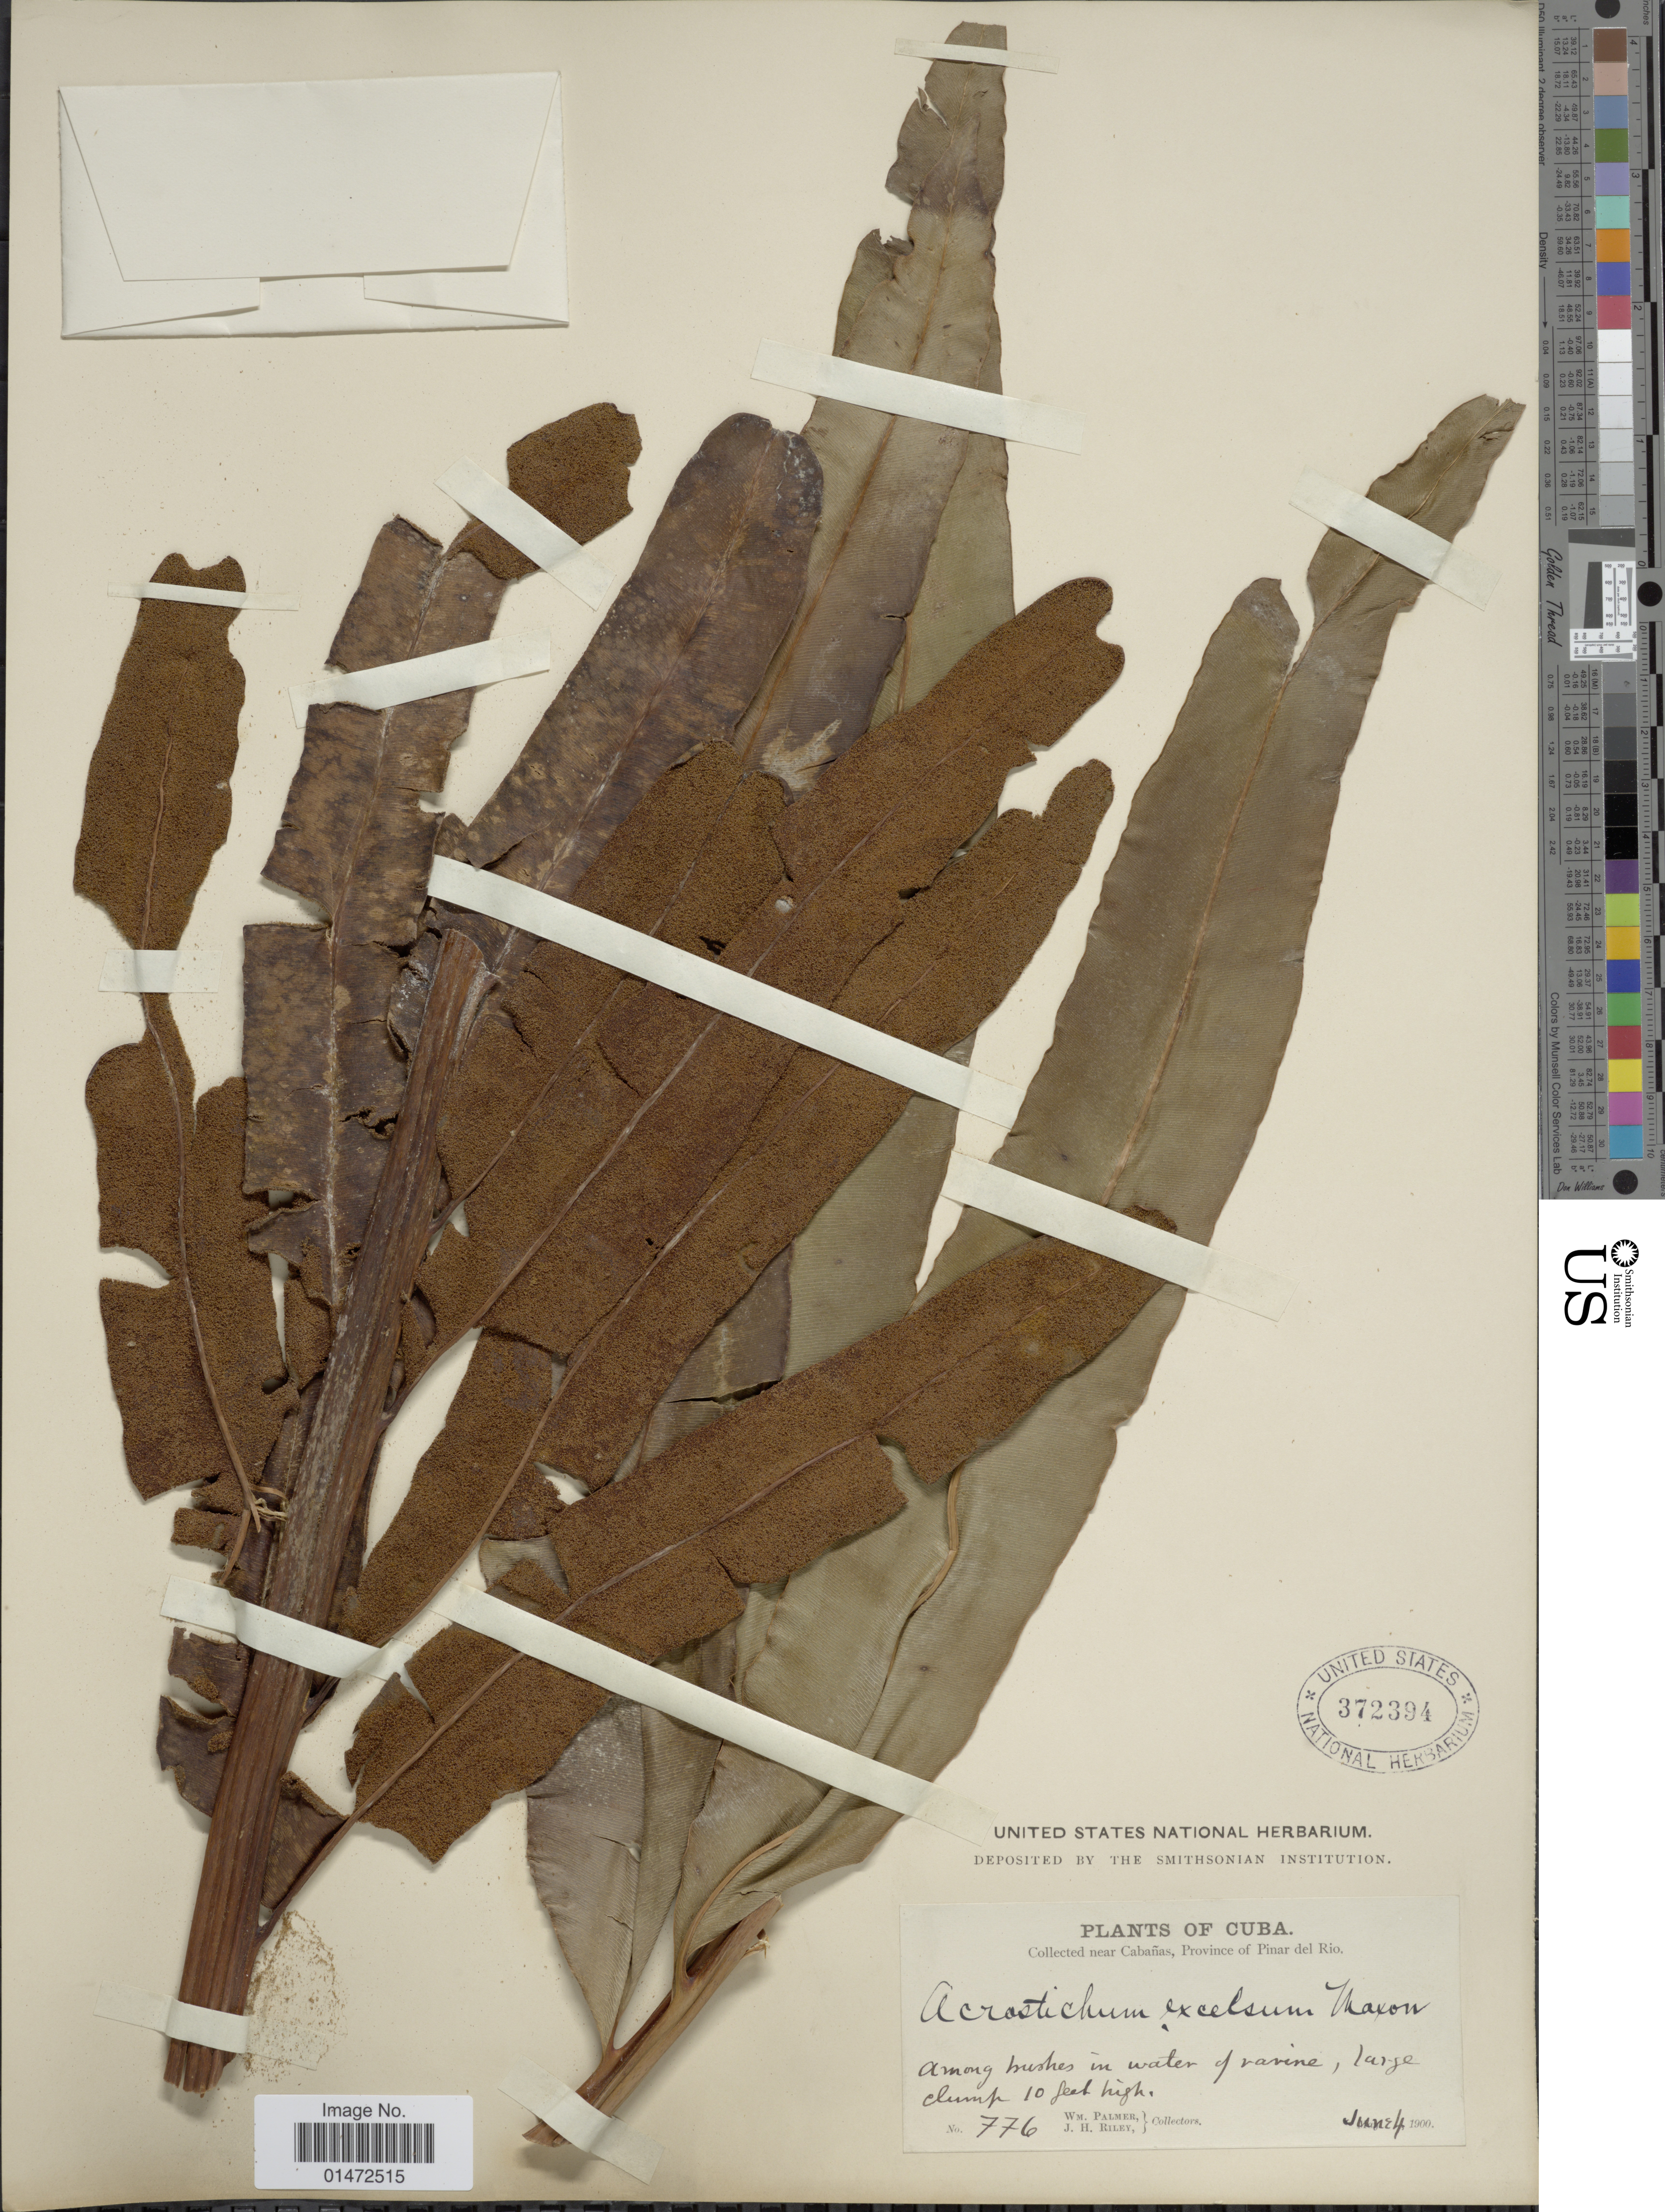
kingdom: Plantae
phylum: Tracheophyta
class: Polypodiopsida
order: Polypodiales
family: Pteridaceae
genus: Acrostichum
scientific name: Acrostichum danaeifolium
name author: Langsd. & Fisch.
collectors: W. Palmer & J. H. Riley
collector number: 776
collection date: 1900-06-04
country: Cuba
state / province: Pinar del Río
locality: Near Cabañas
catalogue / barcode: US 372394